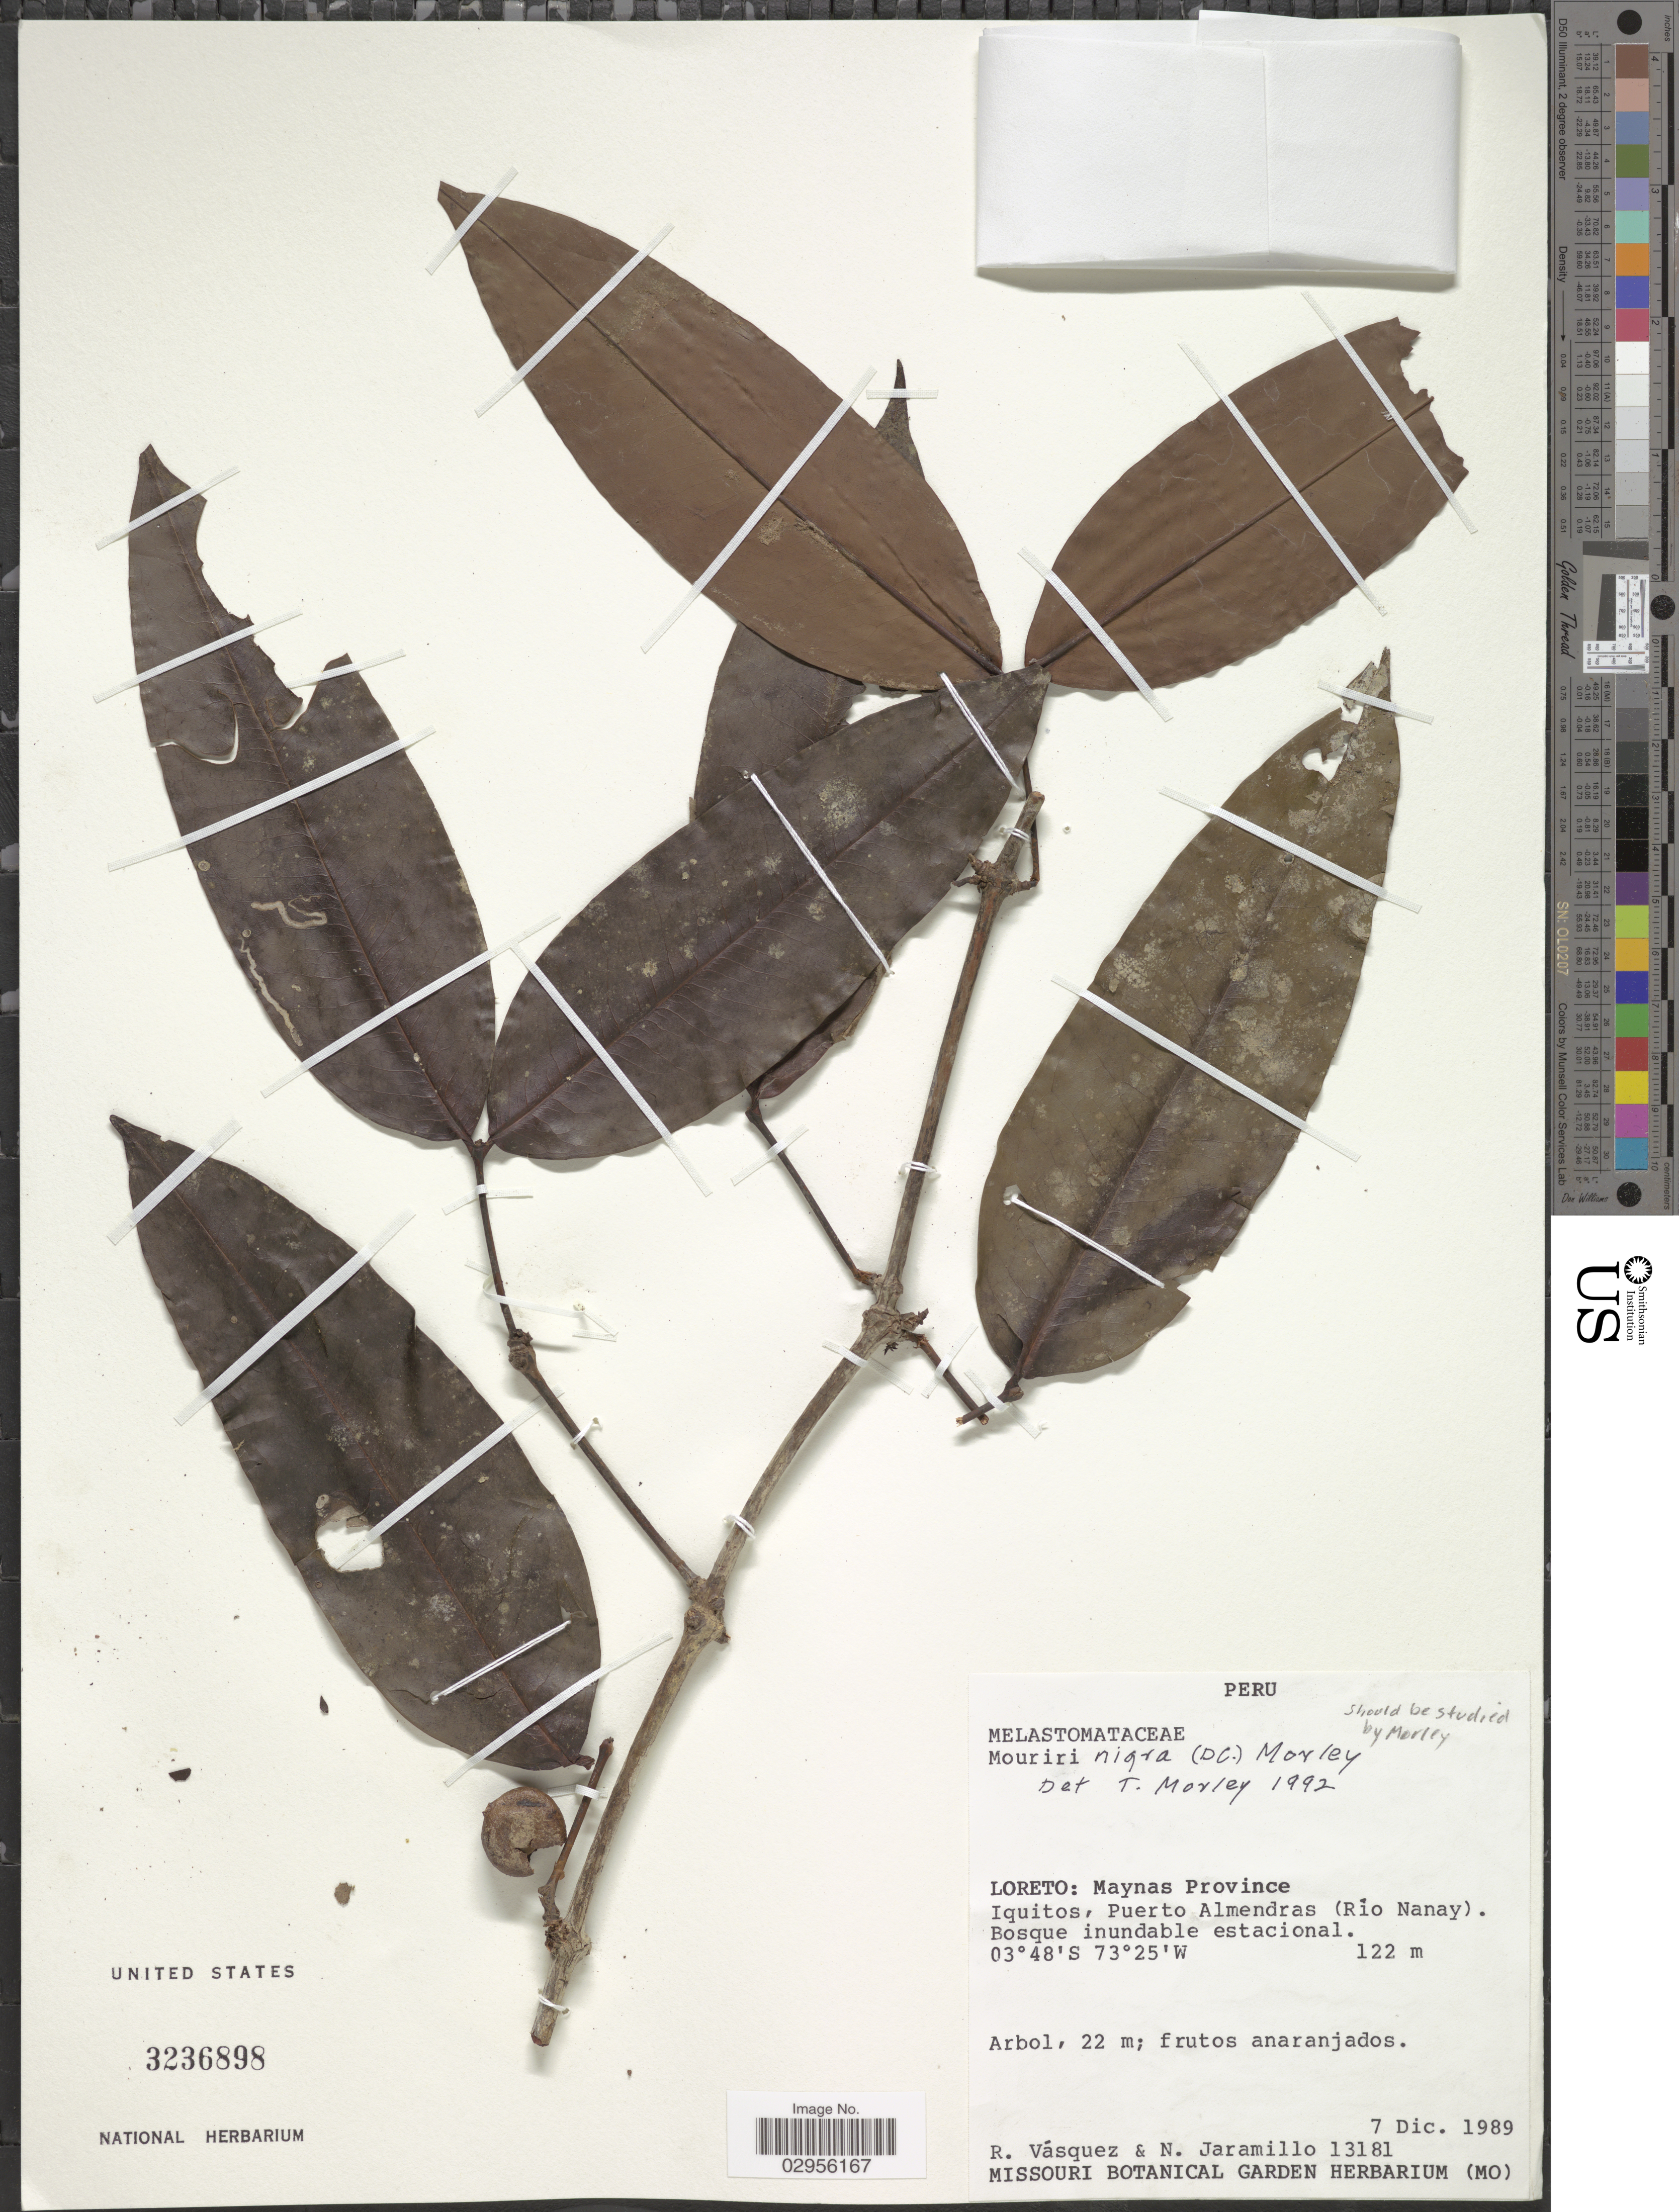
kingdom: Plantae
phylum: Tracheophyta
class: Magnoliopsida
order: Myrtales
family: Melastomataceae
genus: Mouriri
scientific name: Mouriri nigra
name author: (DC.) Morley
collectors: R. Vásquez & N. Jaramillo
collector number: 13181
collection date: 1989-12-07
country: Peru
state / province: Loreto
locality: Maynas Province. Iquitos, Puerto Almendras (Río Nanay).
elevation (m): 122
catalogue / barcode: US 3236898